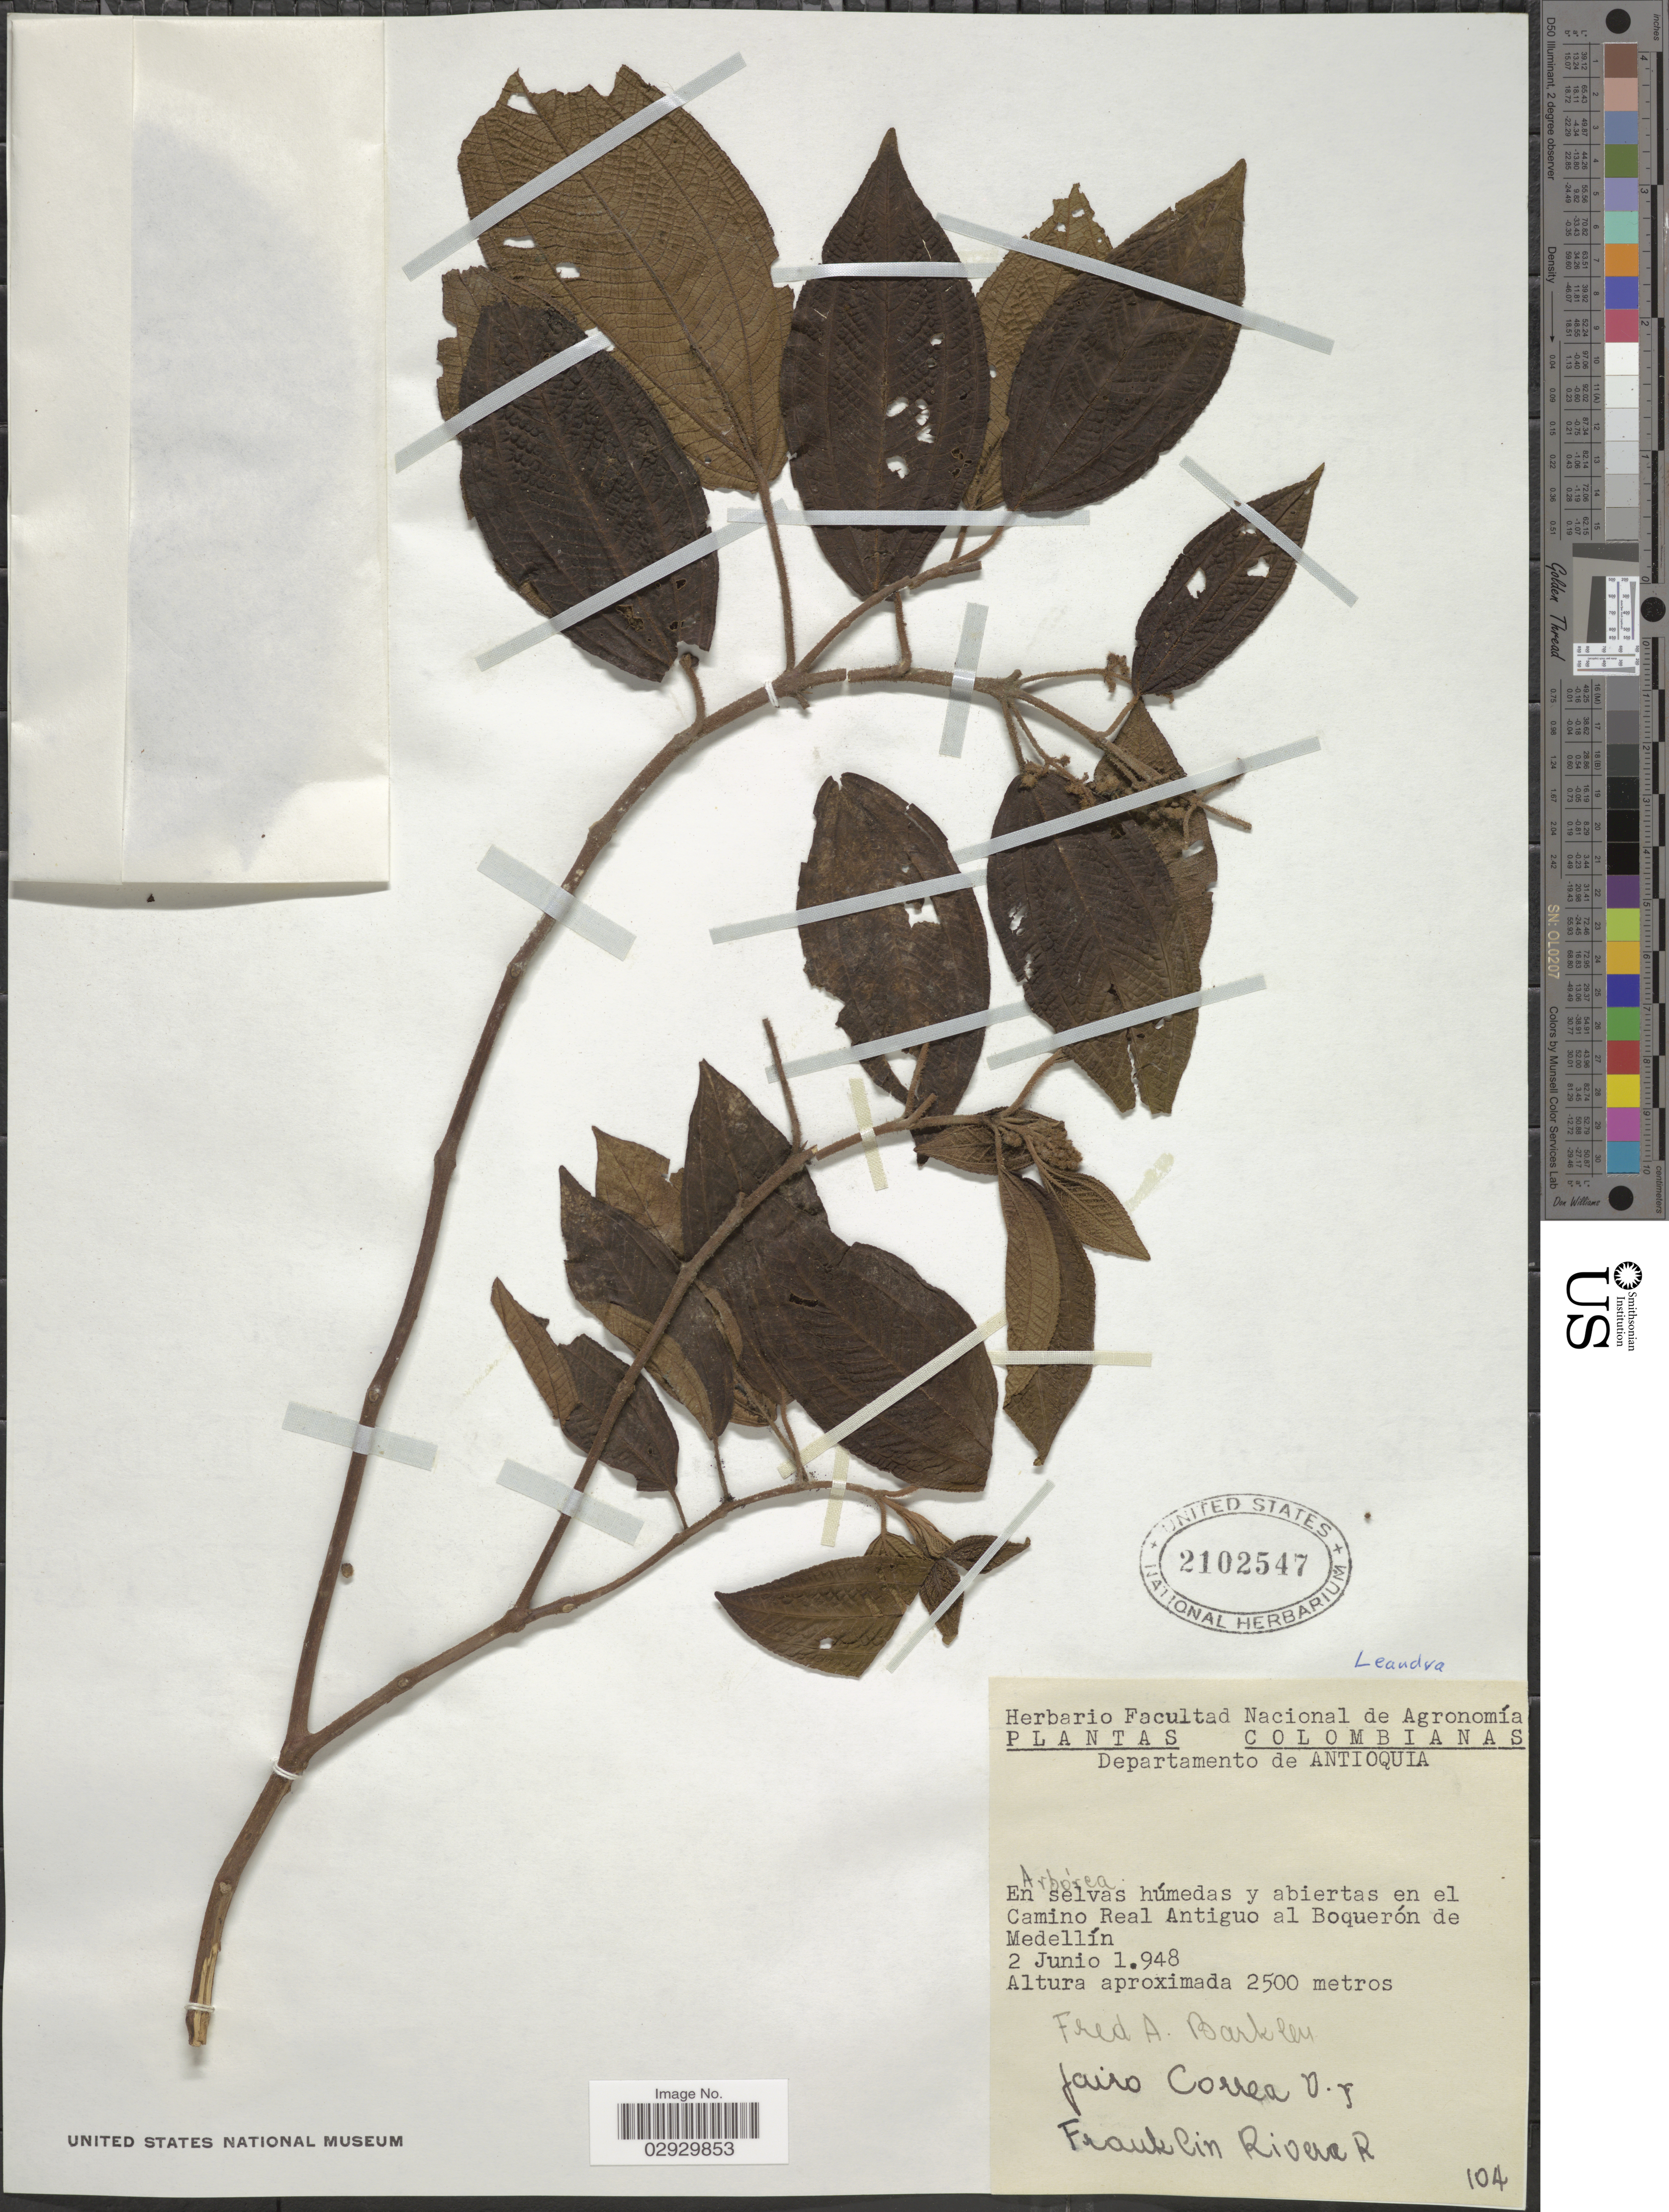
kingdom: Plantae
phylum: Tracheophyta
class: Magnoliopsida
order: Myrtales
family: Melastomataceae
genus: Leandra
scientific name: Leandra melanodesma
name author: (Naudin) Cogn.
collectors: F. A. Barkley, J. Correa V. & F. Rivera R.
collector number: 104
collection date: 1948-06-02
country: Colombia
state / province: Antioquia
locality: Departamento de Antioquia, En selvas húmedas y abiertas en el Camino Real Antiguo al Boquerón de Medellín.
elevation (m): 2500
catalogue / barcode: US 2102547